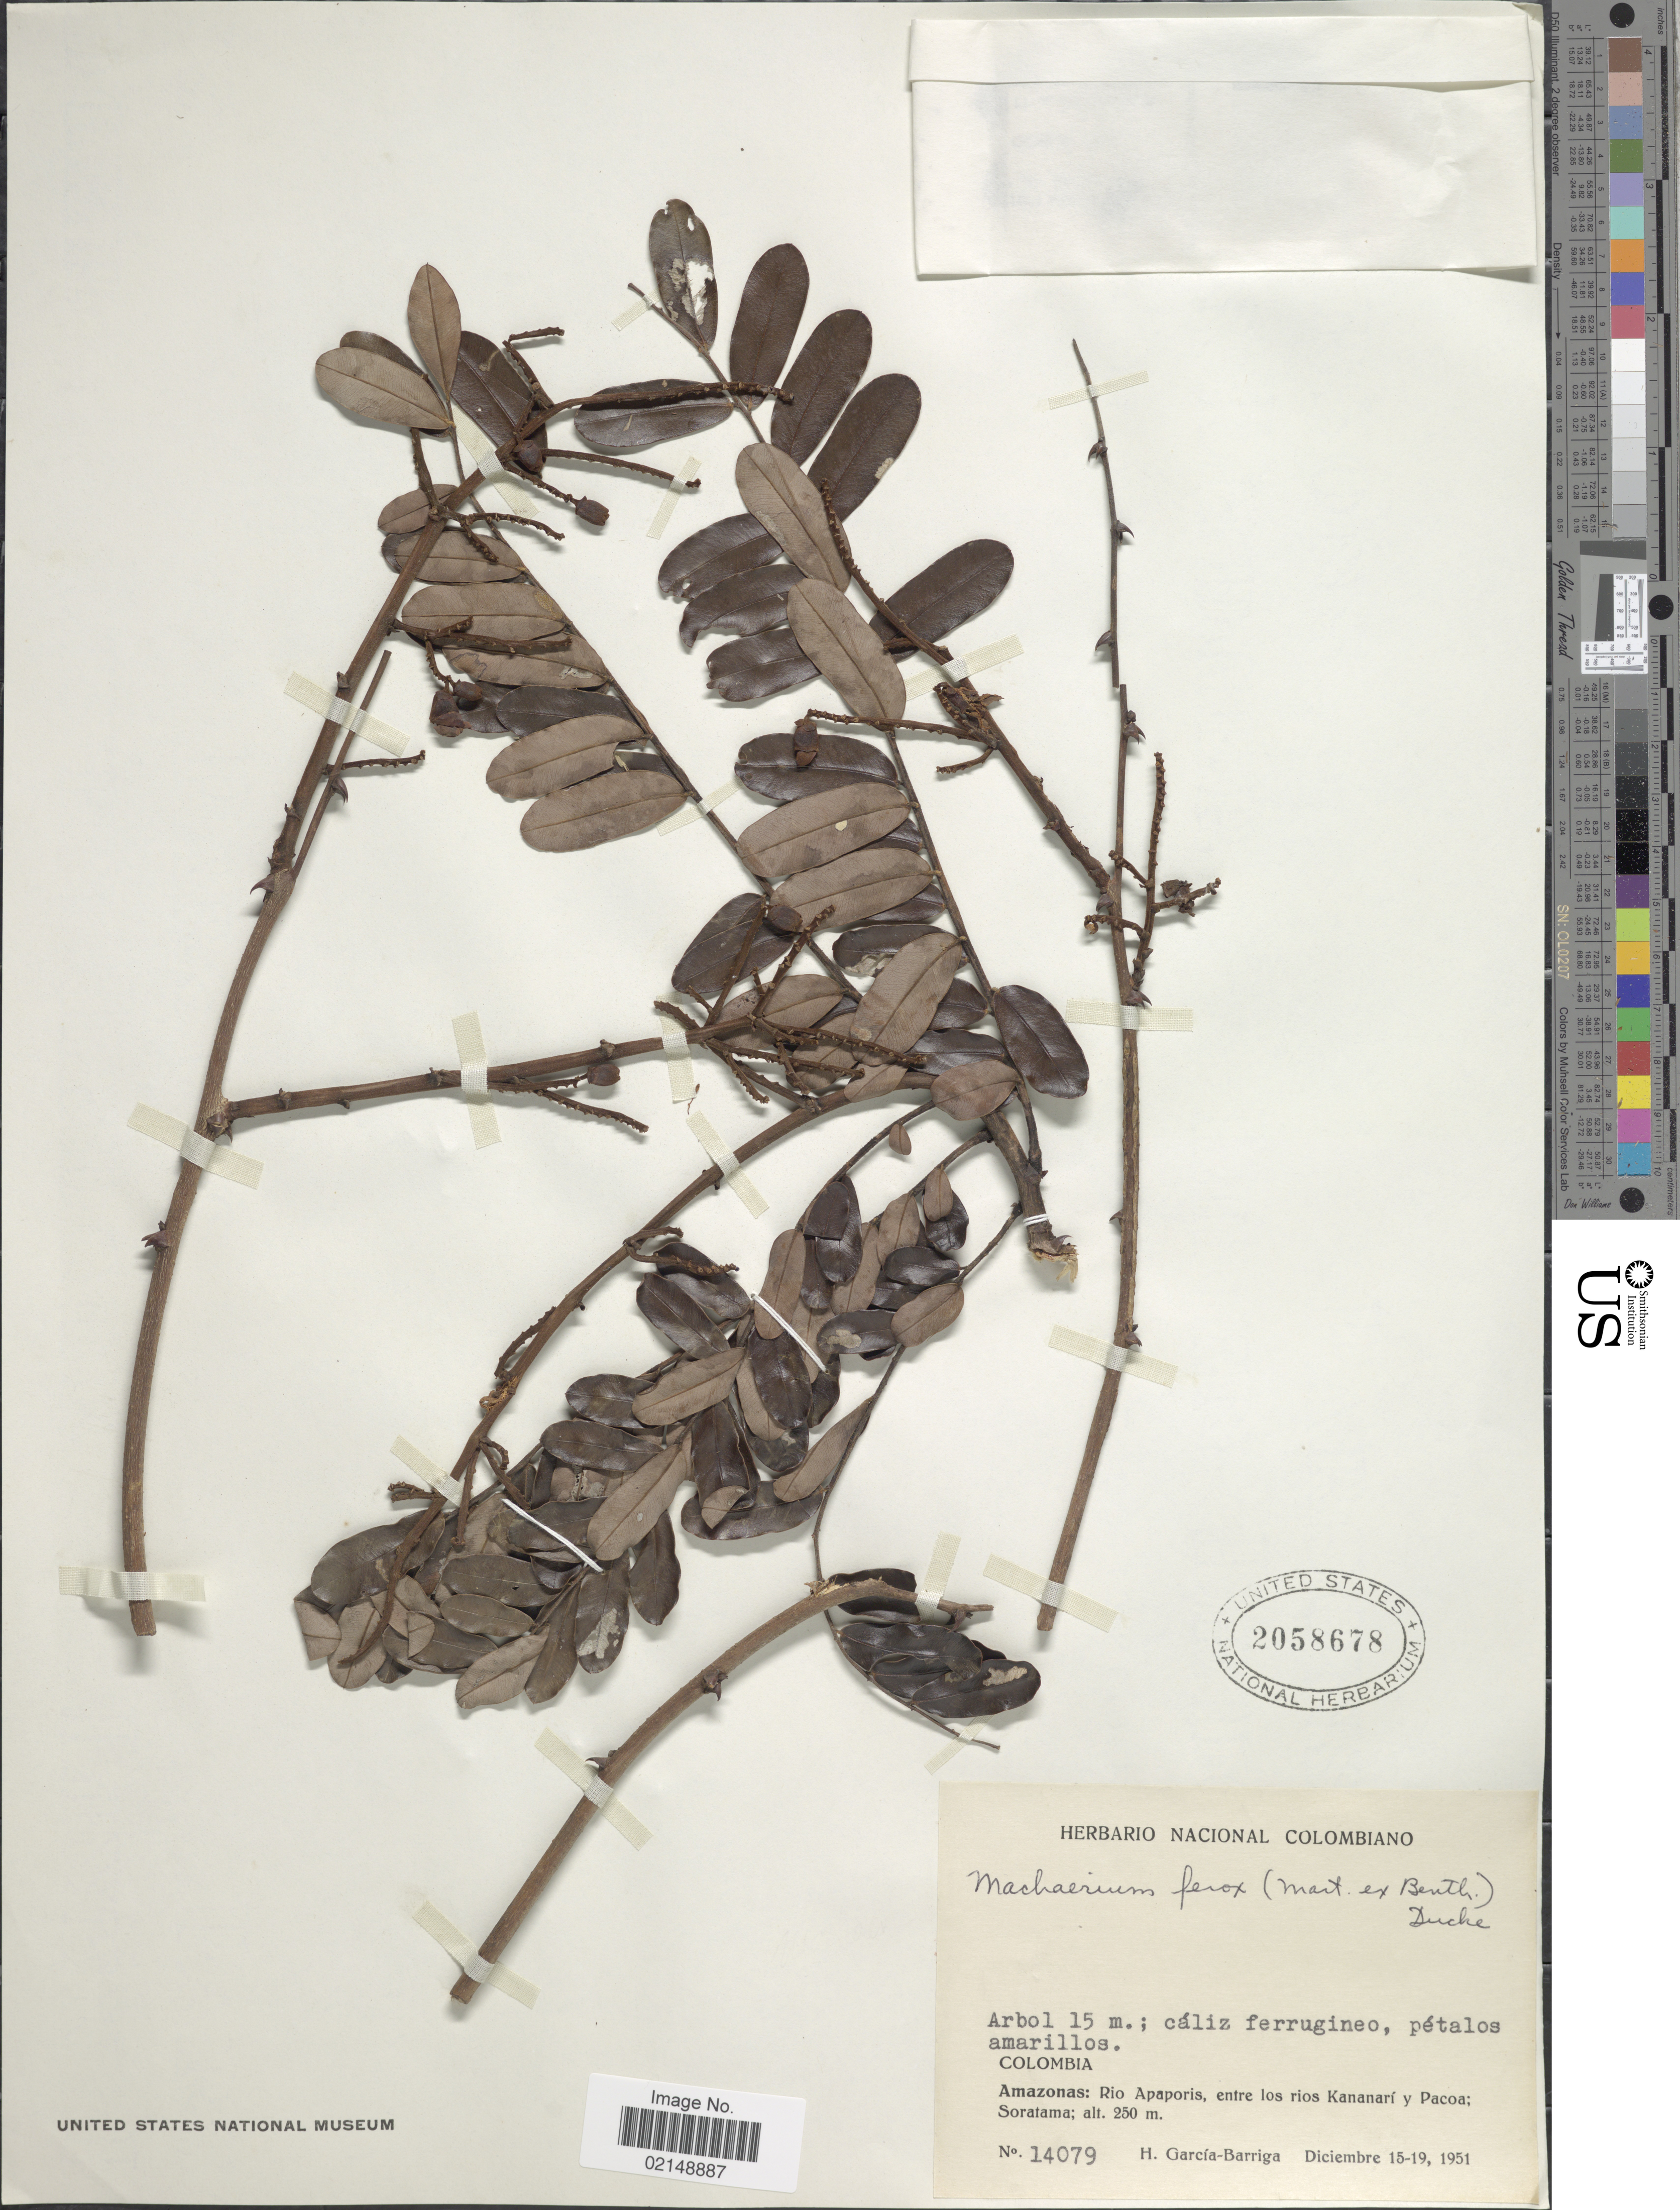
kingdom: Plantae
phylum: Tracheophyta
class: Magnoliopsida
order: Fabales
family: Fabaceae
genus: Machaerium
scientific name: Machaerium ferox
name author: (Mart. ex Benth.) Ducke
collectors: H. García Barriga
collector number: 14079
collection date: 1951-12-15/1951-12-19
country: Colombia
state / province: Amazônas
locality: Rio Apaporis, entre los rios Kananari y Pacoa; Soratama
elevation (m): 250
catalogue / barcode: US 2058678